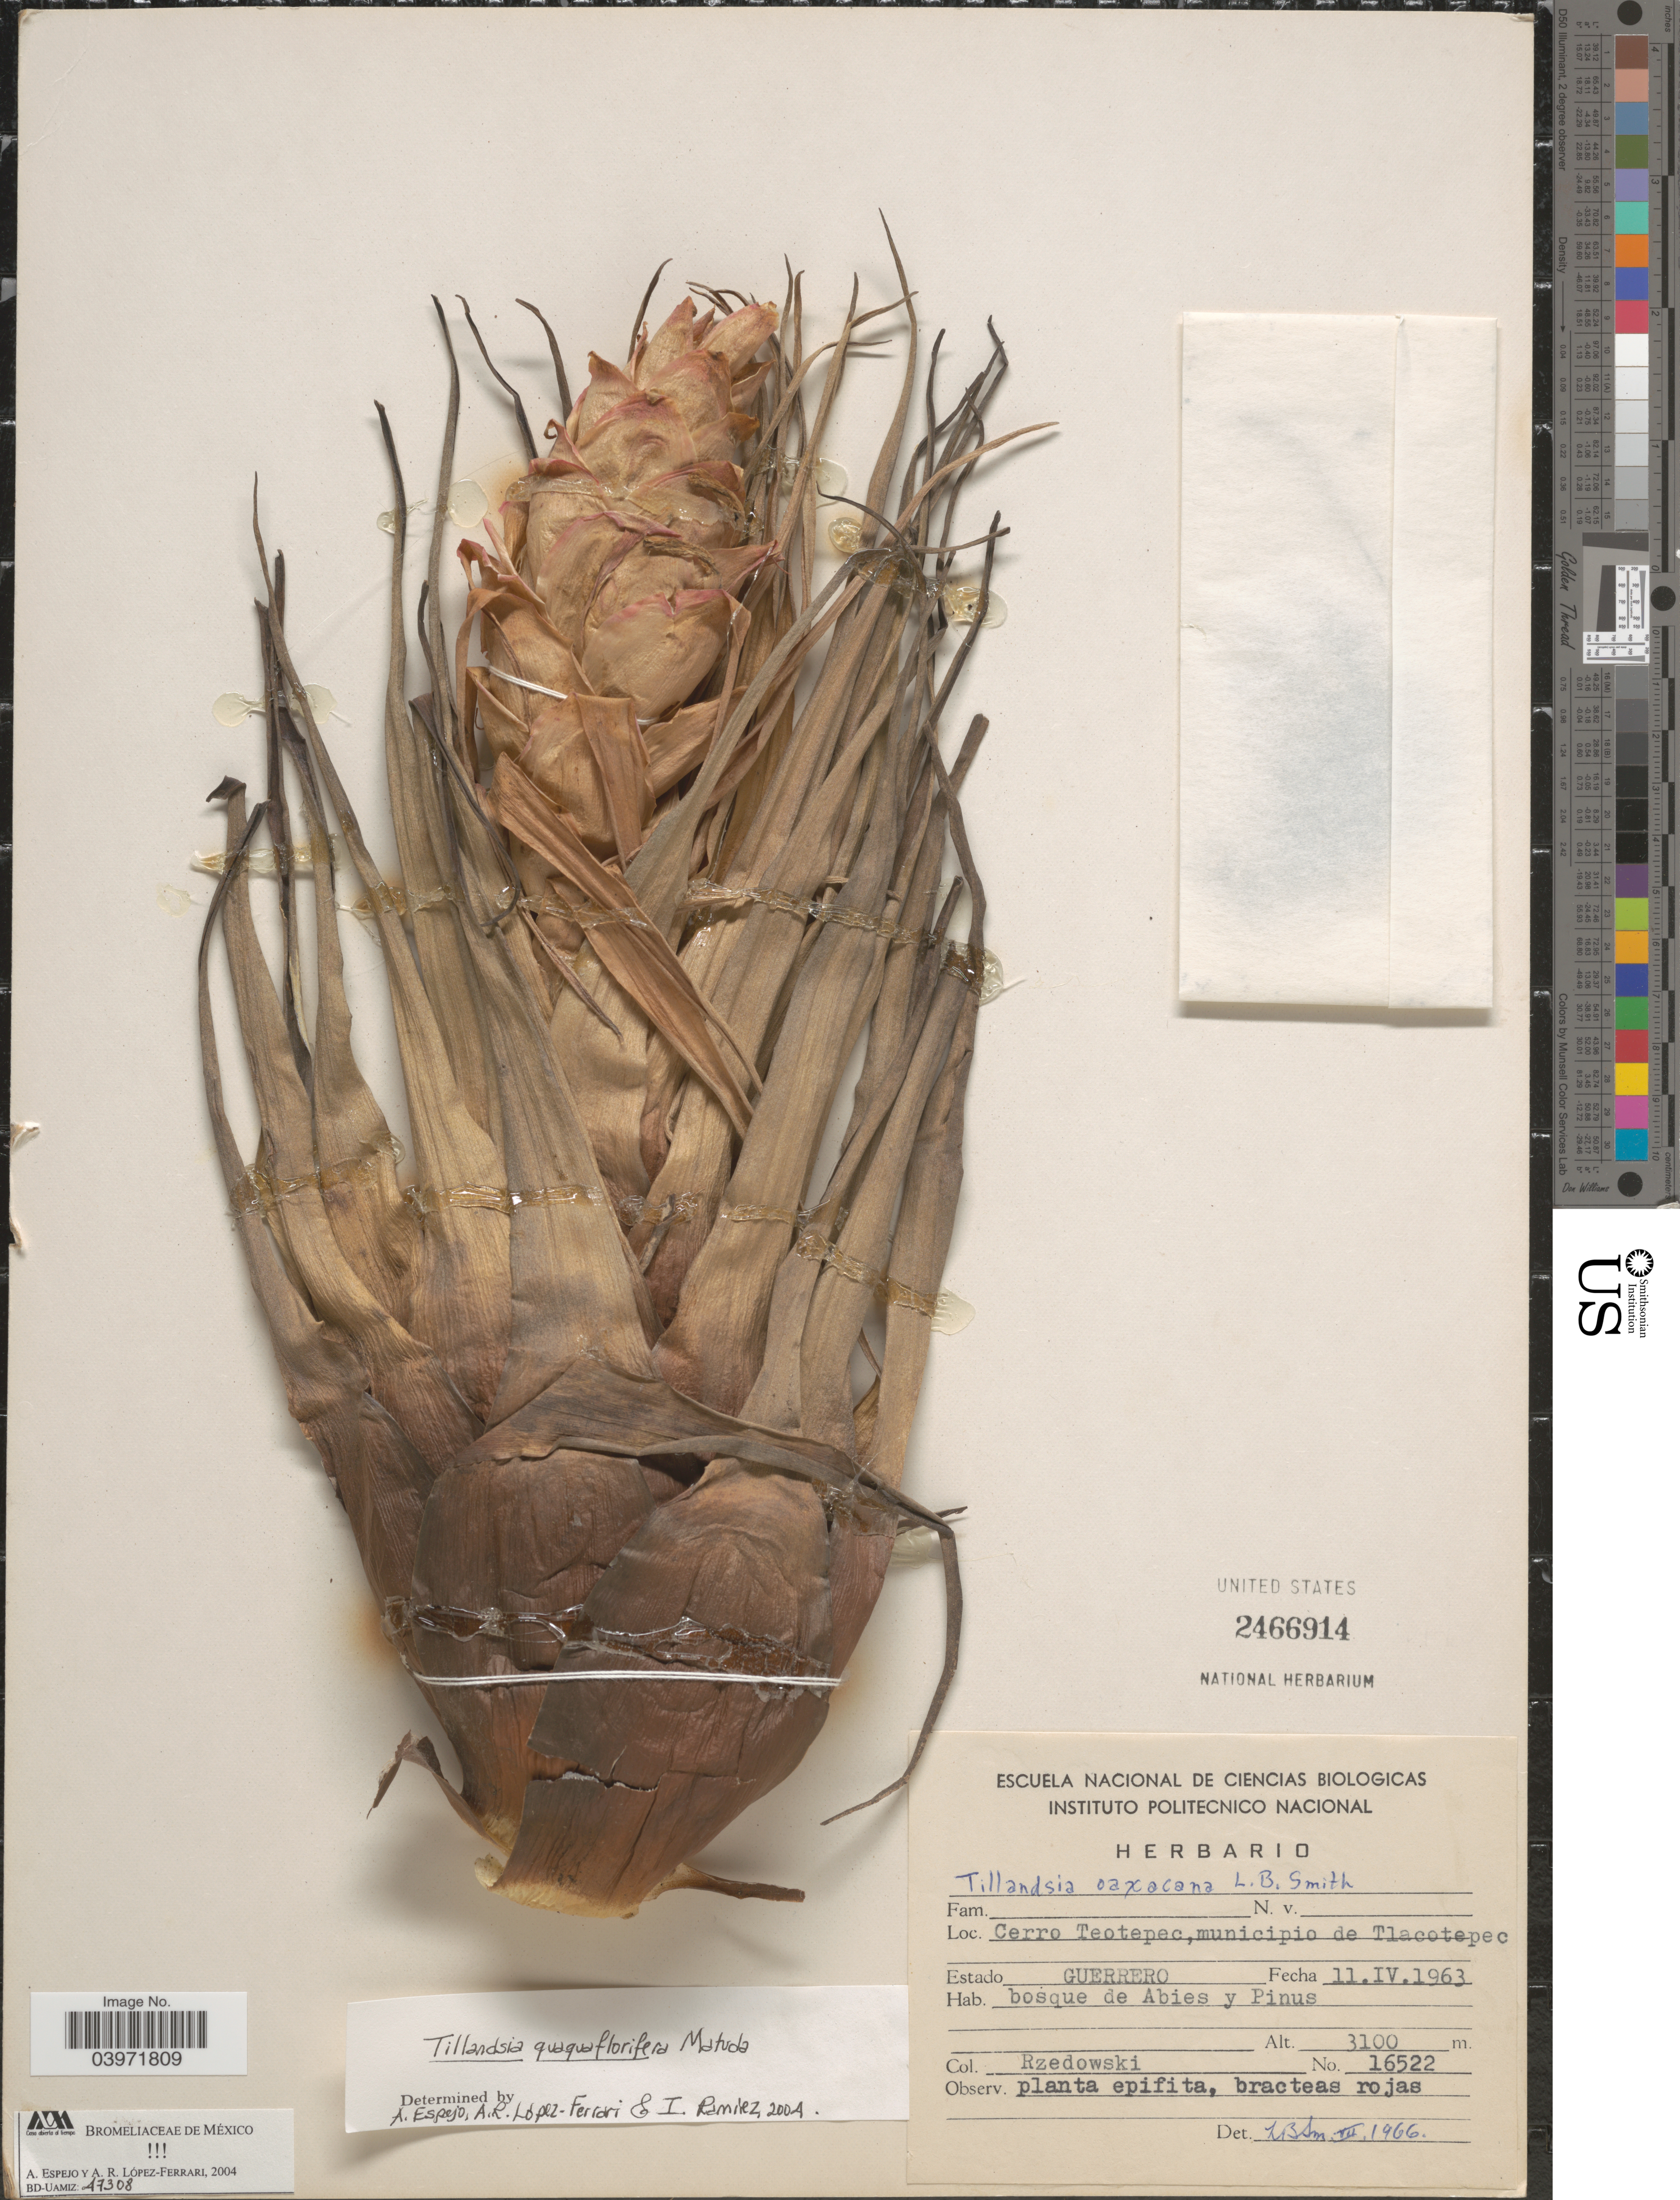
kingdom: Plantae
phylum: Tracheophyta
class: Liliopsida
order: Poales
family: Bromeliaceae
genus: Tillandsia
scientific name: Tillandsia quaquaflorifera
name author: Matuda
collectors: Rzedowski, --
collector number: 16522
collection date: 1963-04-11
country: Mexico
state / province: Guerrero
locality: Cerro Teotepec, municipio de Tlacotepec.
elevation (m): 3100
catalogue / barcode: US 2466914